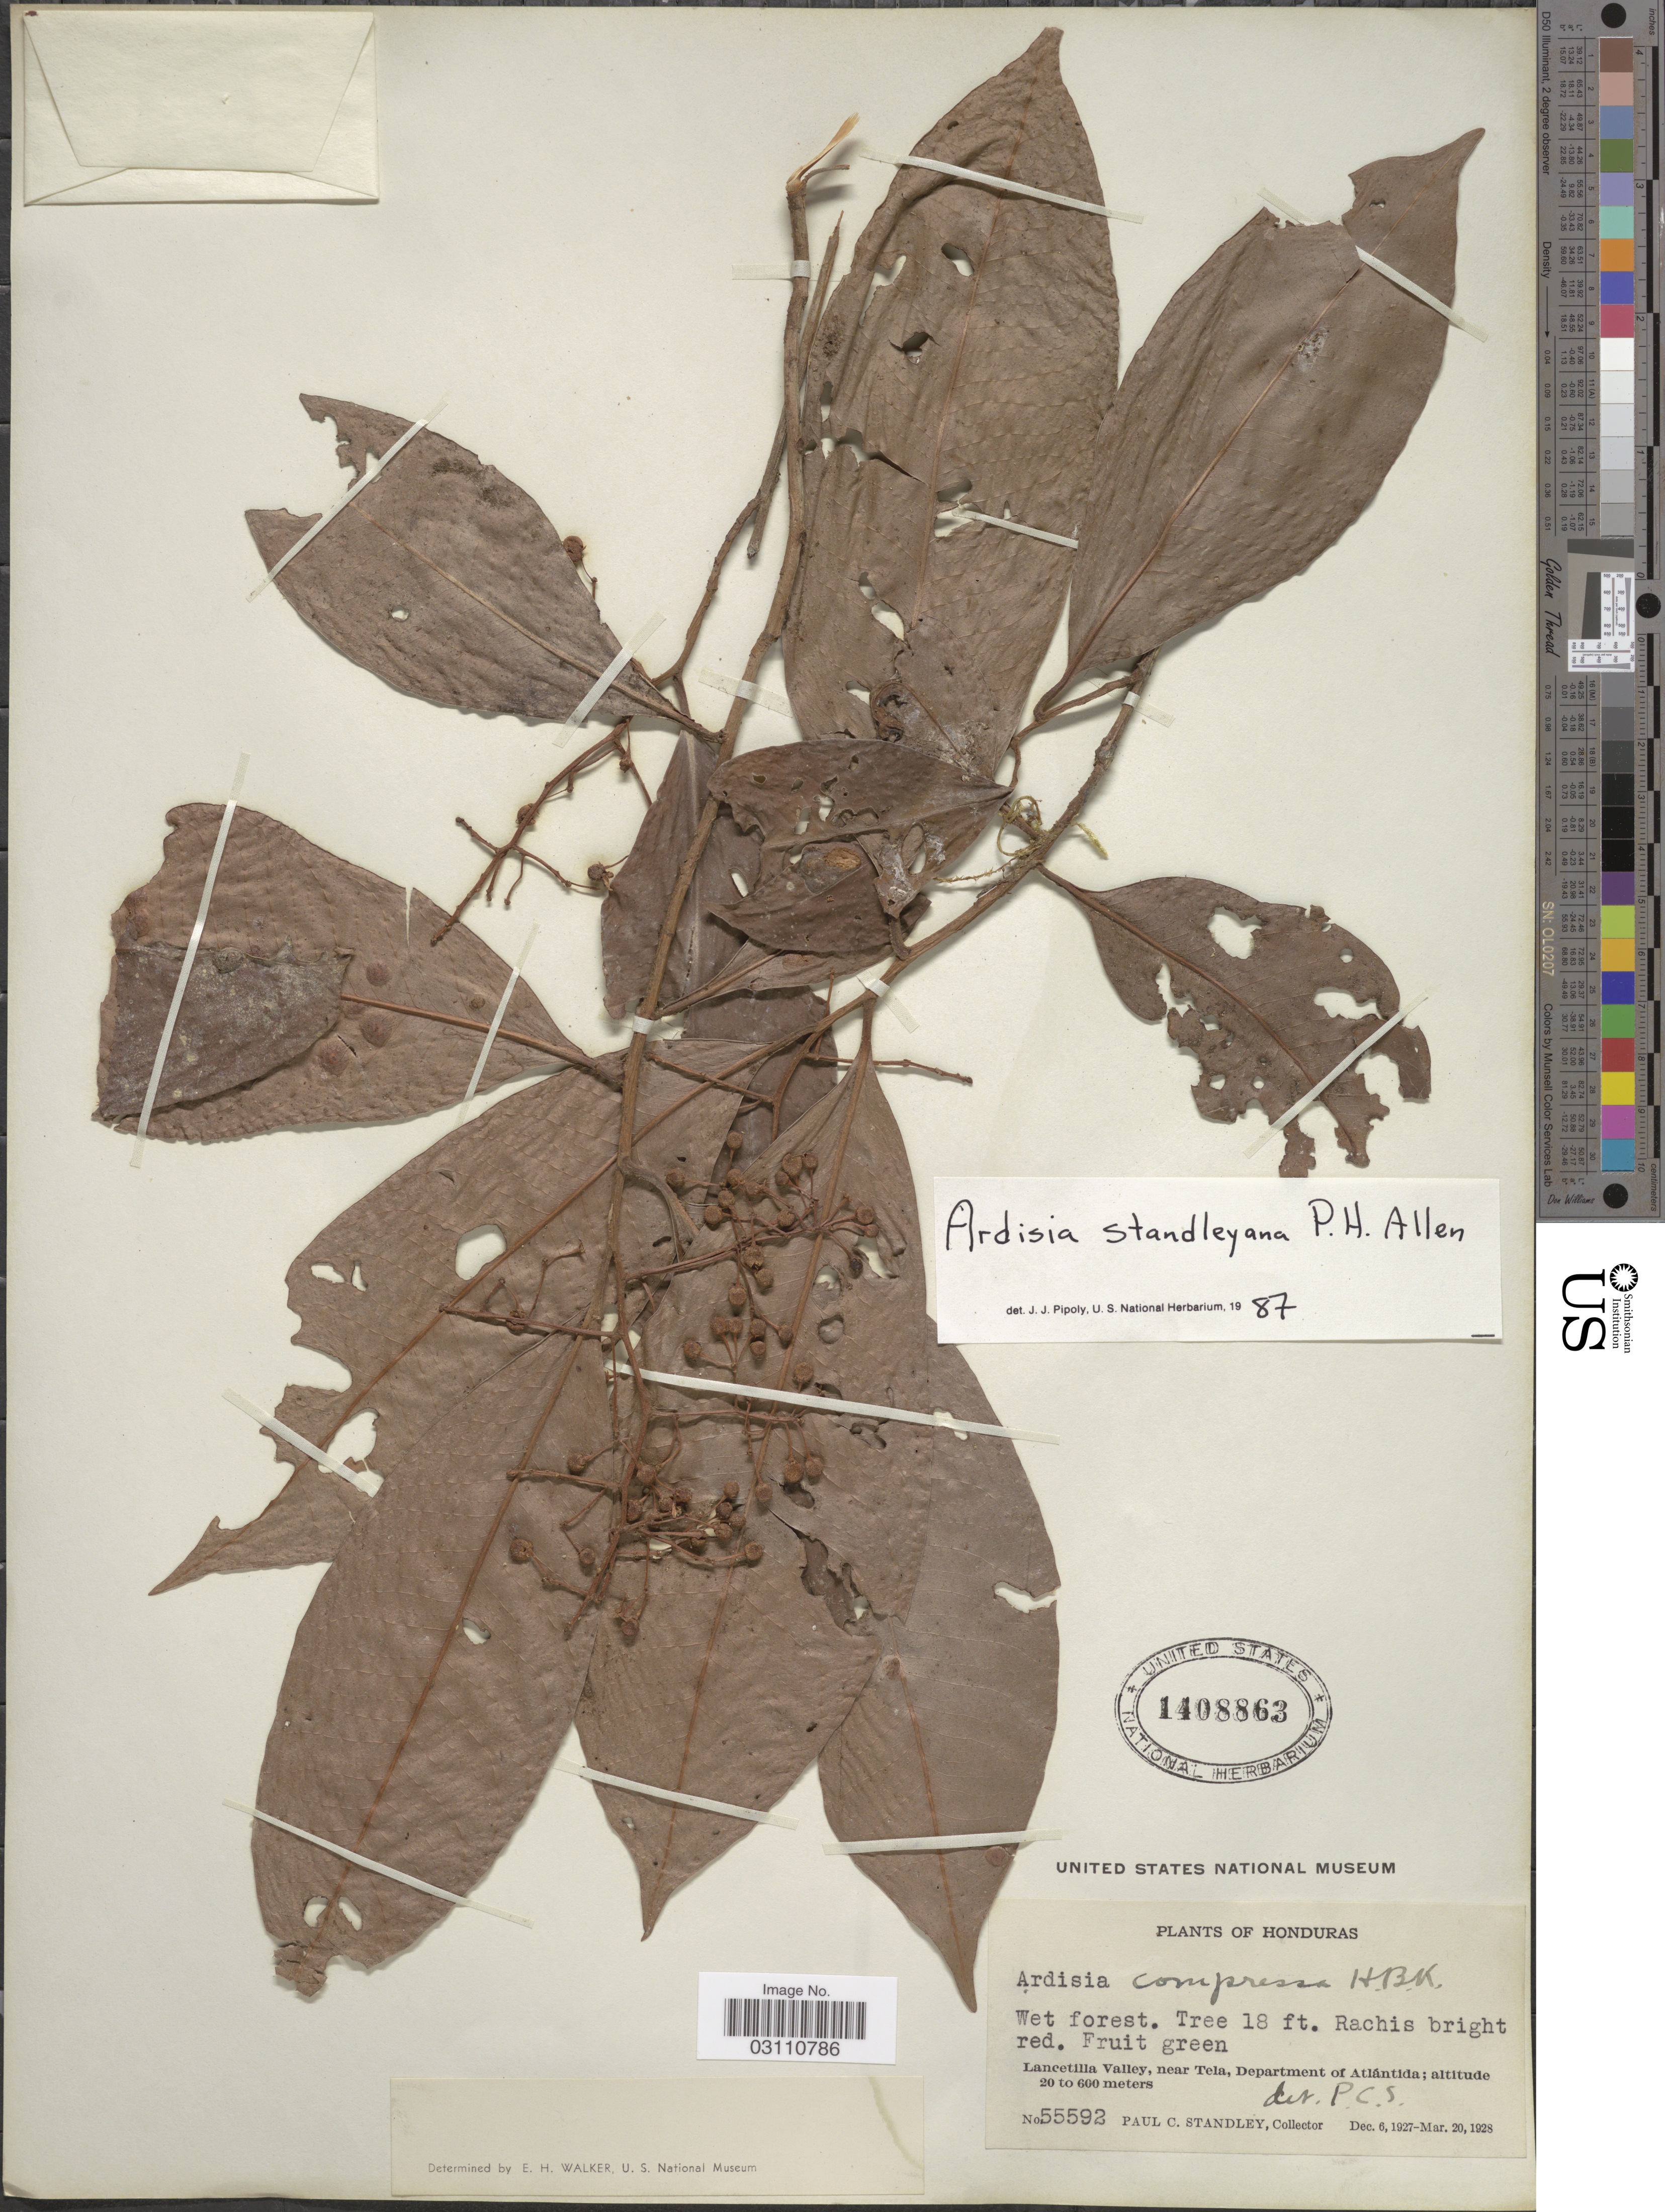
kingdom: Plantae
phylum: Tracheophyta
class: Magnoliopsida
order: Ericales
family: Primulaceae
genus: Ardisia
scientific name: Ardisia standleyana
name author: P.H. Allen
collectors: P. C. Standley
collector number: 55592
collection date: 1927-12-06/1928-03-20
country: Honduras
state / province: Atlántida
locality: Lancetilla Valley, near Tela, Department of Atlántida.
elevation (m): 20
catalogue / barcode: US 1408863